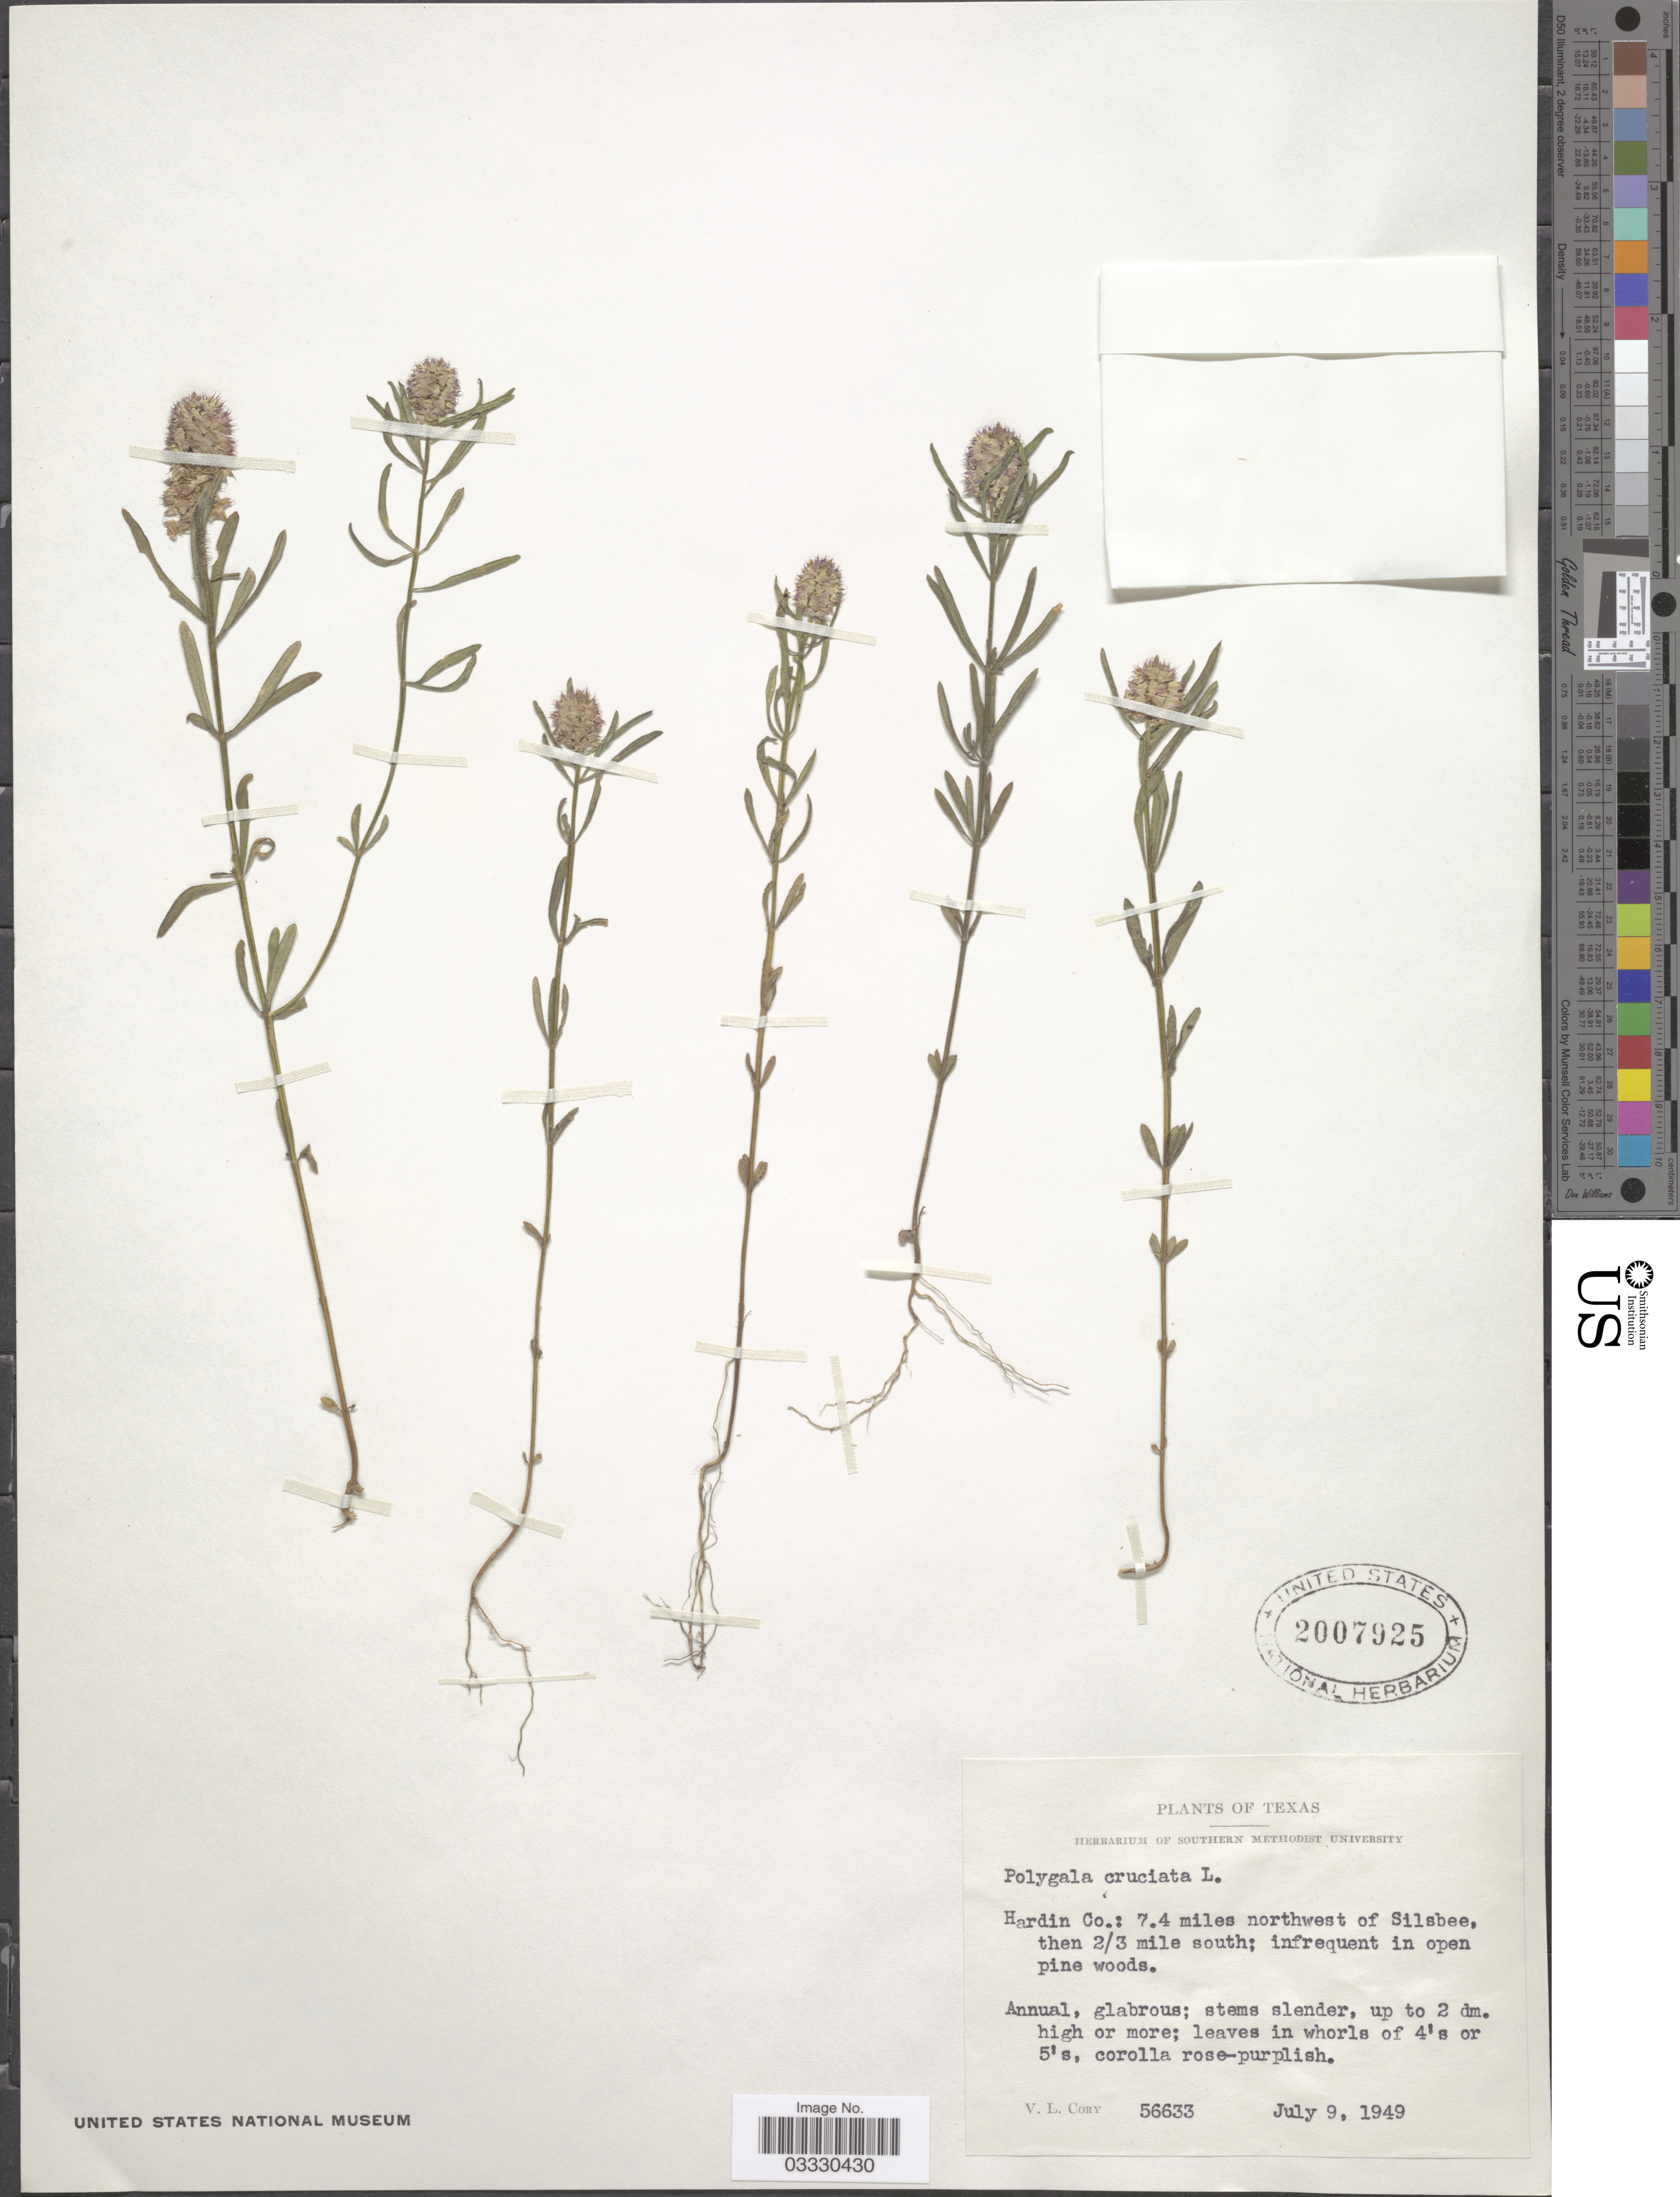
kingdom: Plantae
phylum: Tracheophyta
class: Magnoliopsida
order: Fabales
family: Polygalaceae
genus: Polygala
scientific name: Polygala cruciata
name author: L.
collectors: V. Cory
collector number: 56633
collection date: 1949-07-09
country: United States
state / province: Texas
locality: Hardin Co.: 7.4 miles northwest of Silsbee, then 2/3 mile south.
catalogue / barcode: US 2007925